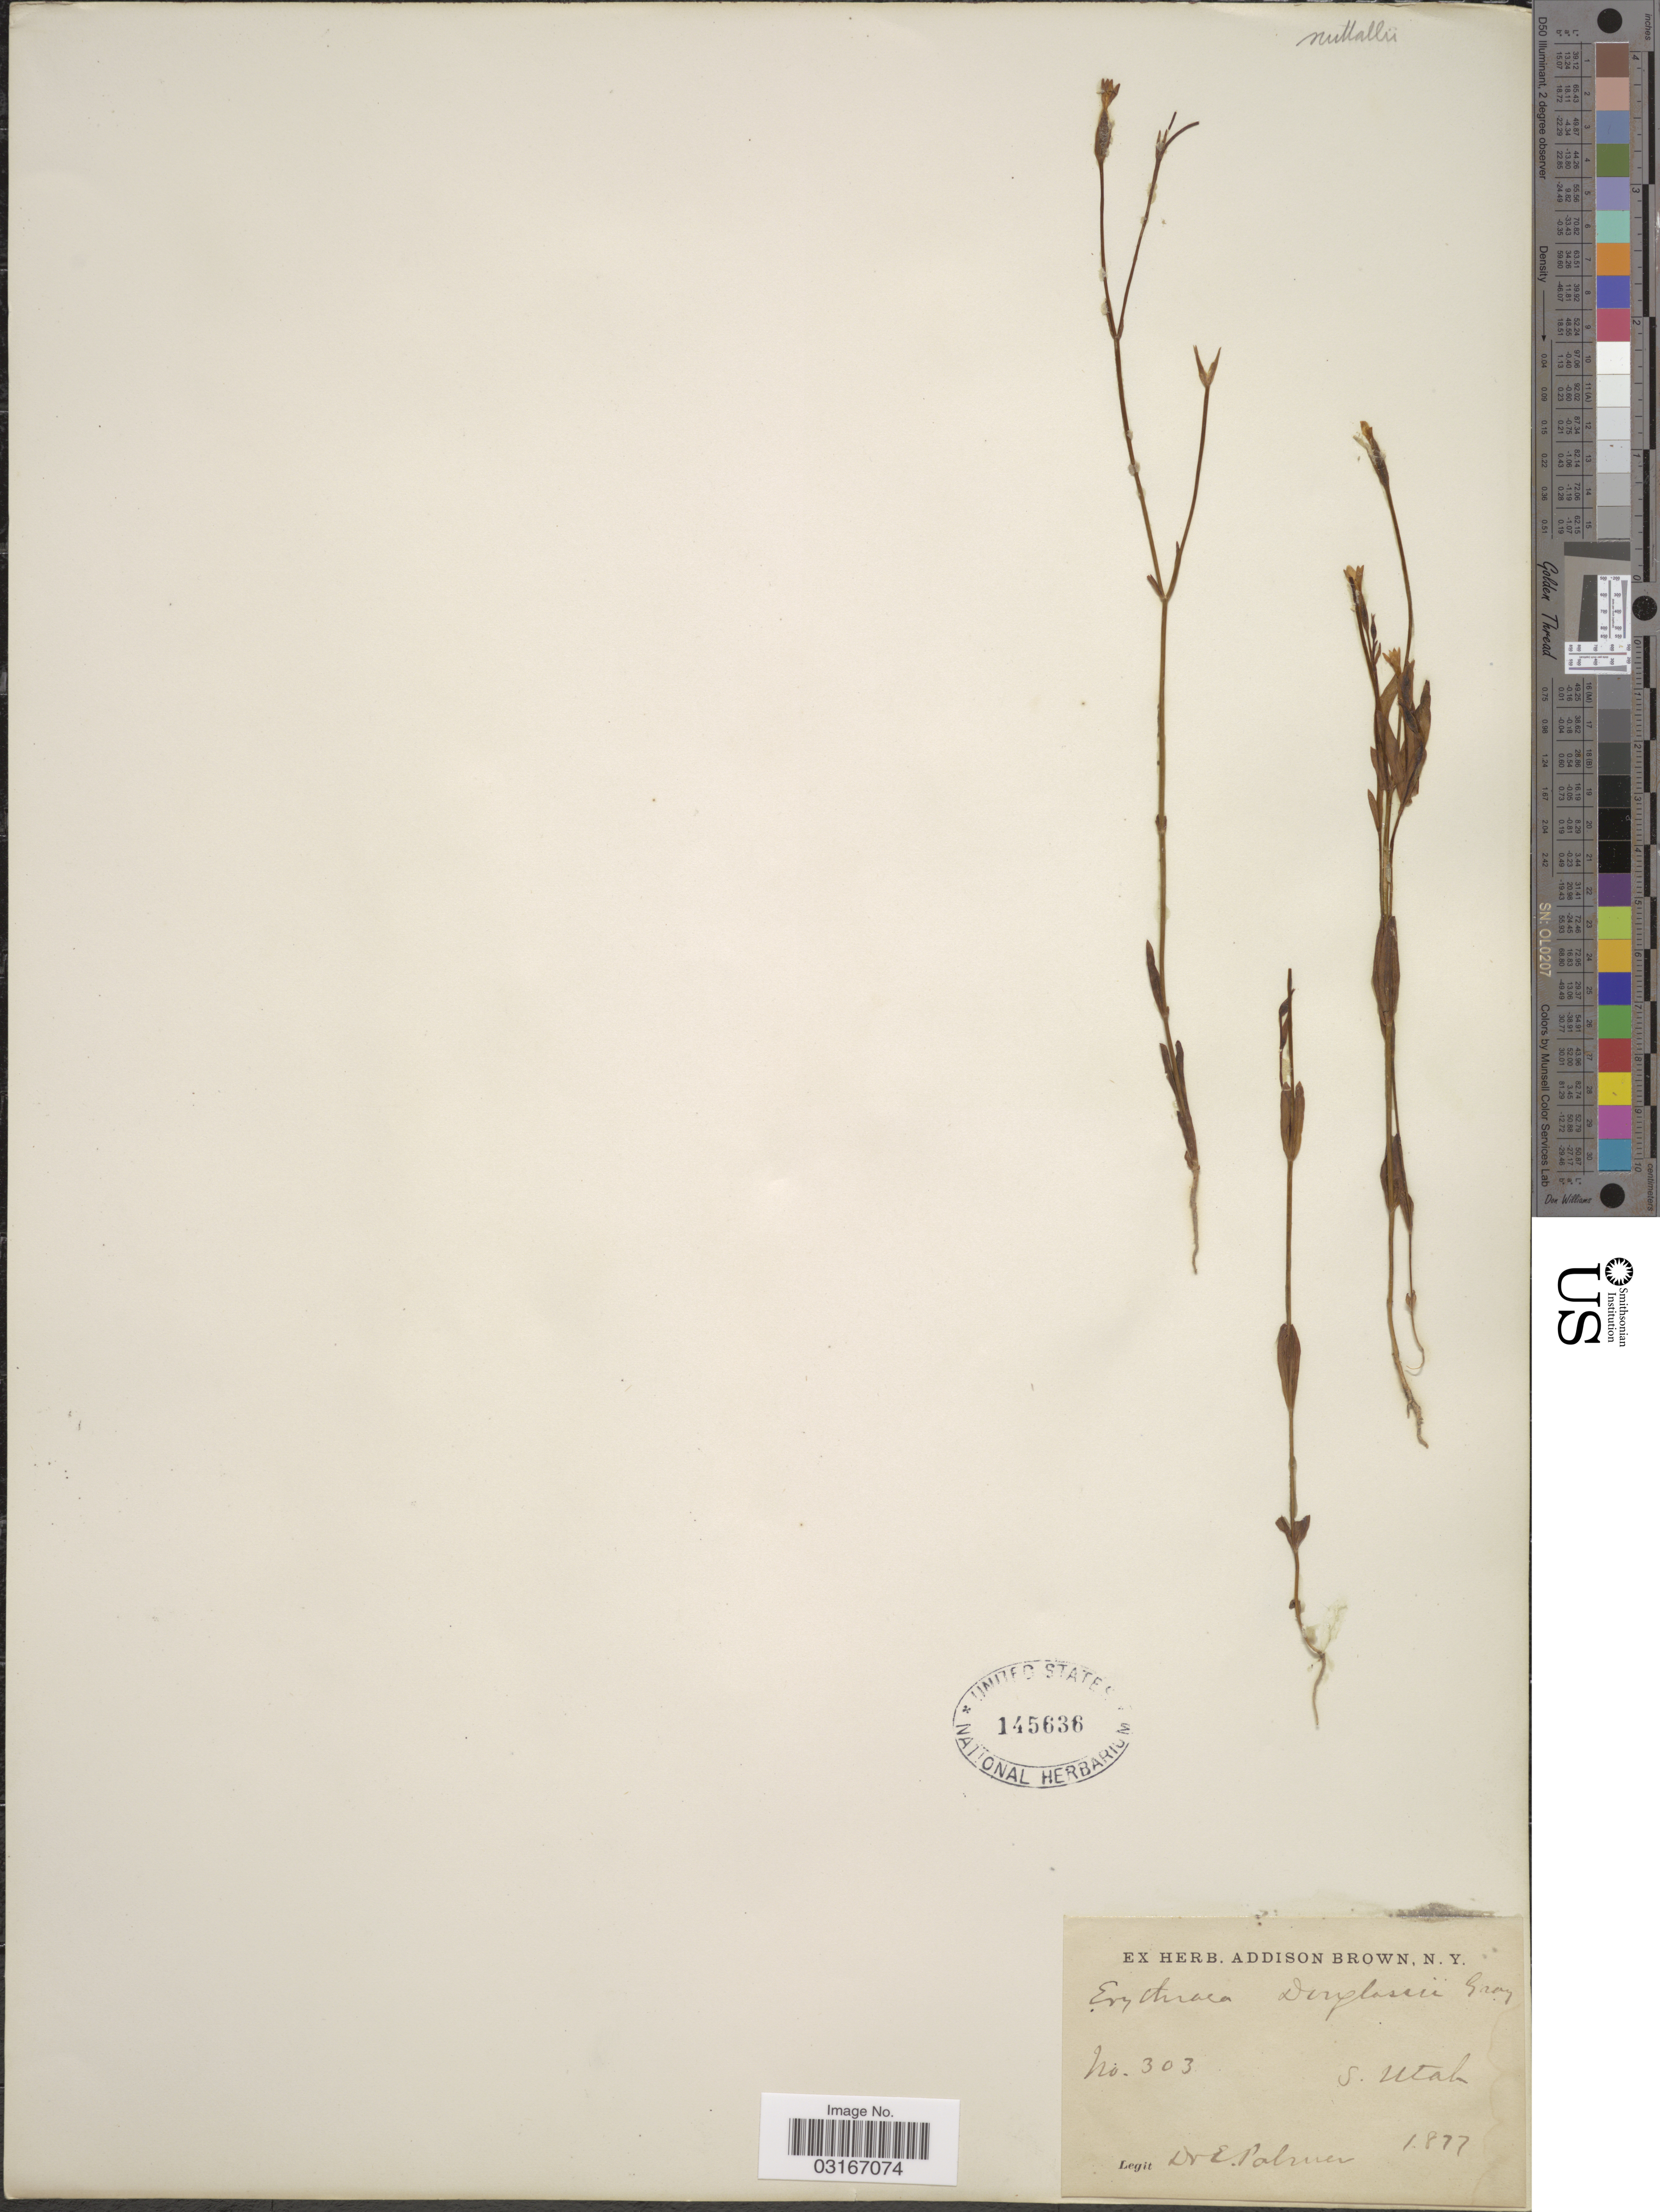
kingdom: Plantae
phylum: Tracheophyta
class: Magnoliopsida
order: Gentianales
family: Gentianaceae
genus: Centaurium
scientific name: Centaurium exaltatum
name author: (Griseb.) W. Wight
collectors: E. Palmer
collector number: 303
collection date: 1877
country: United States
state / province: Utah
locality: S. Utah.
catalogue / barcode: US 145636